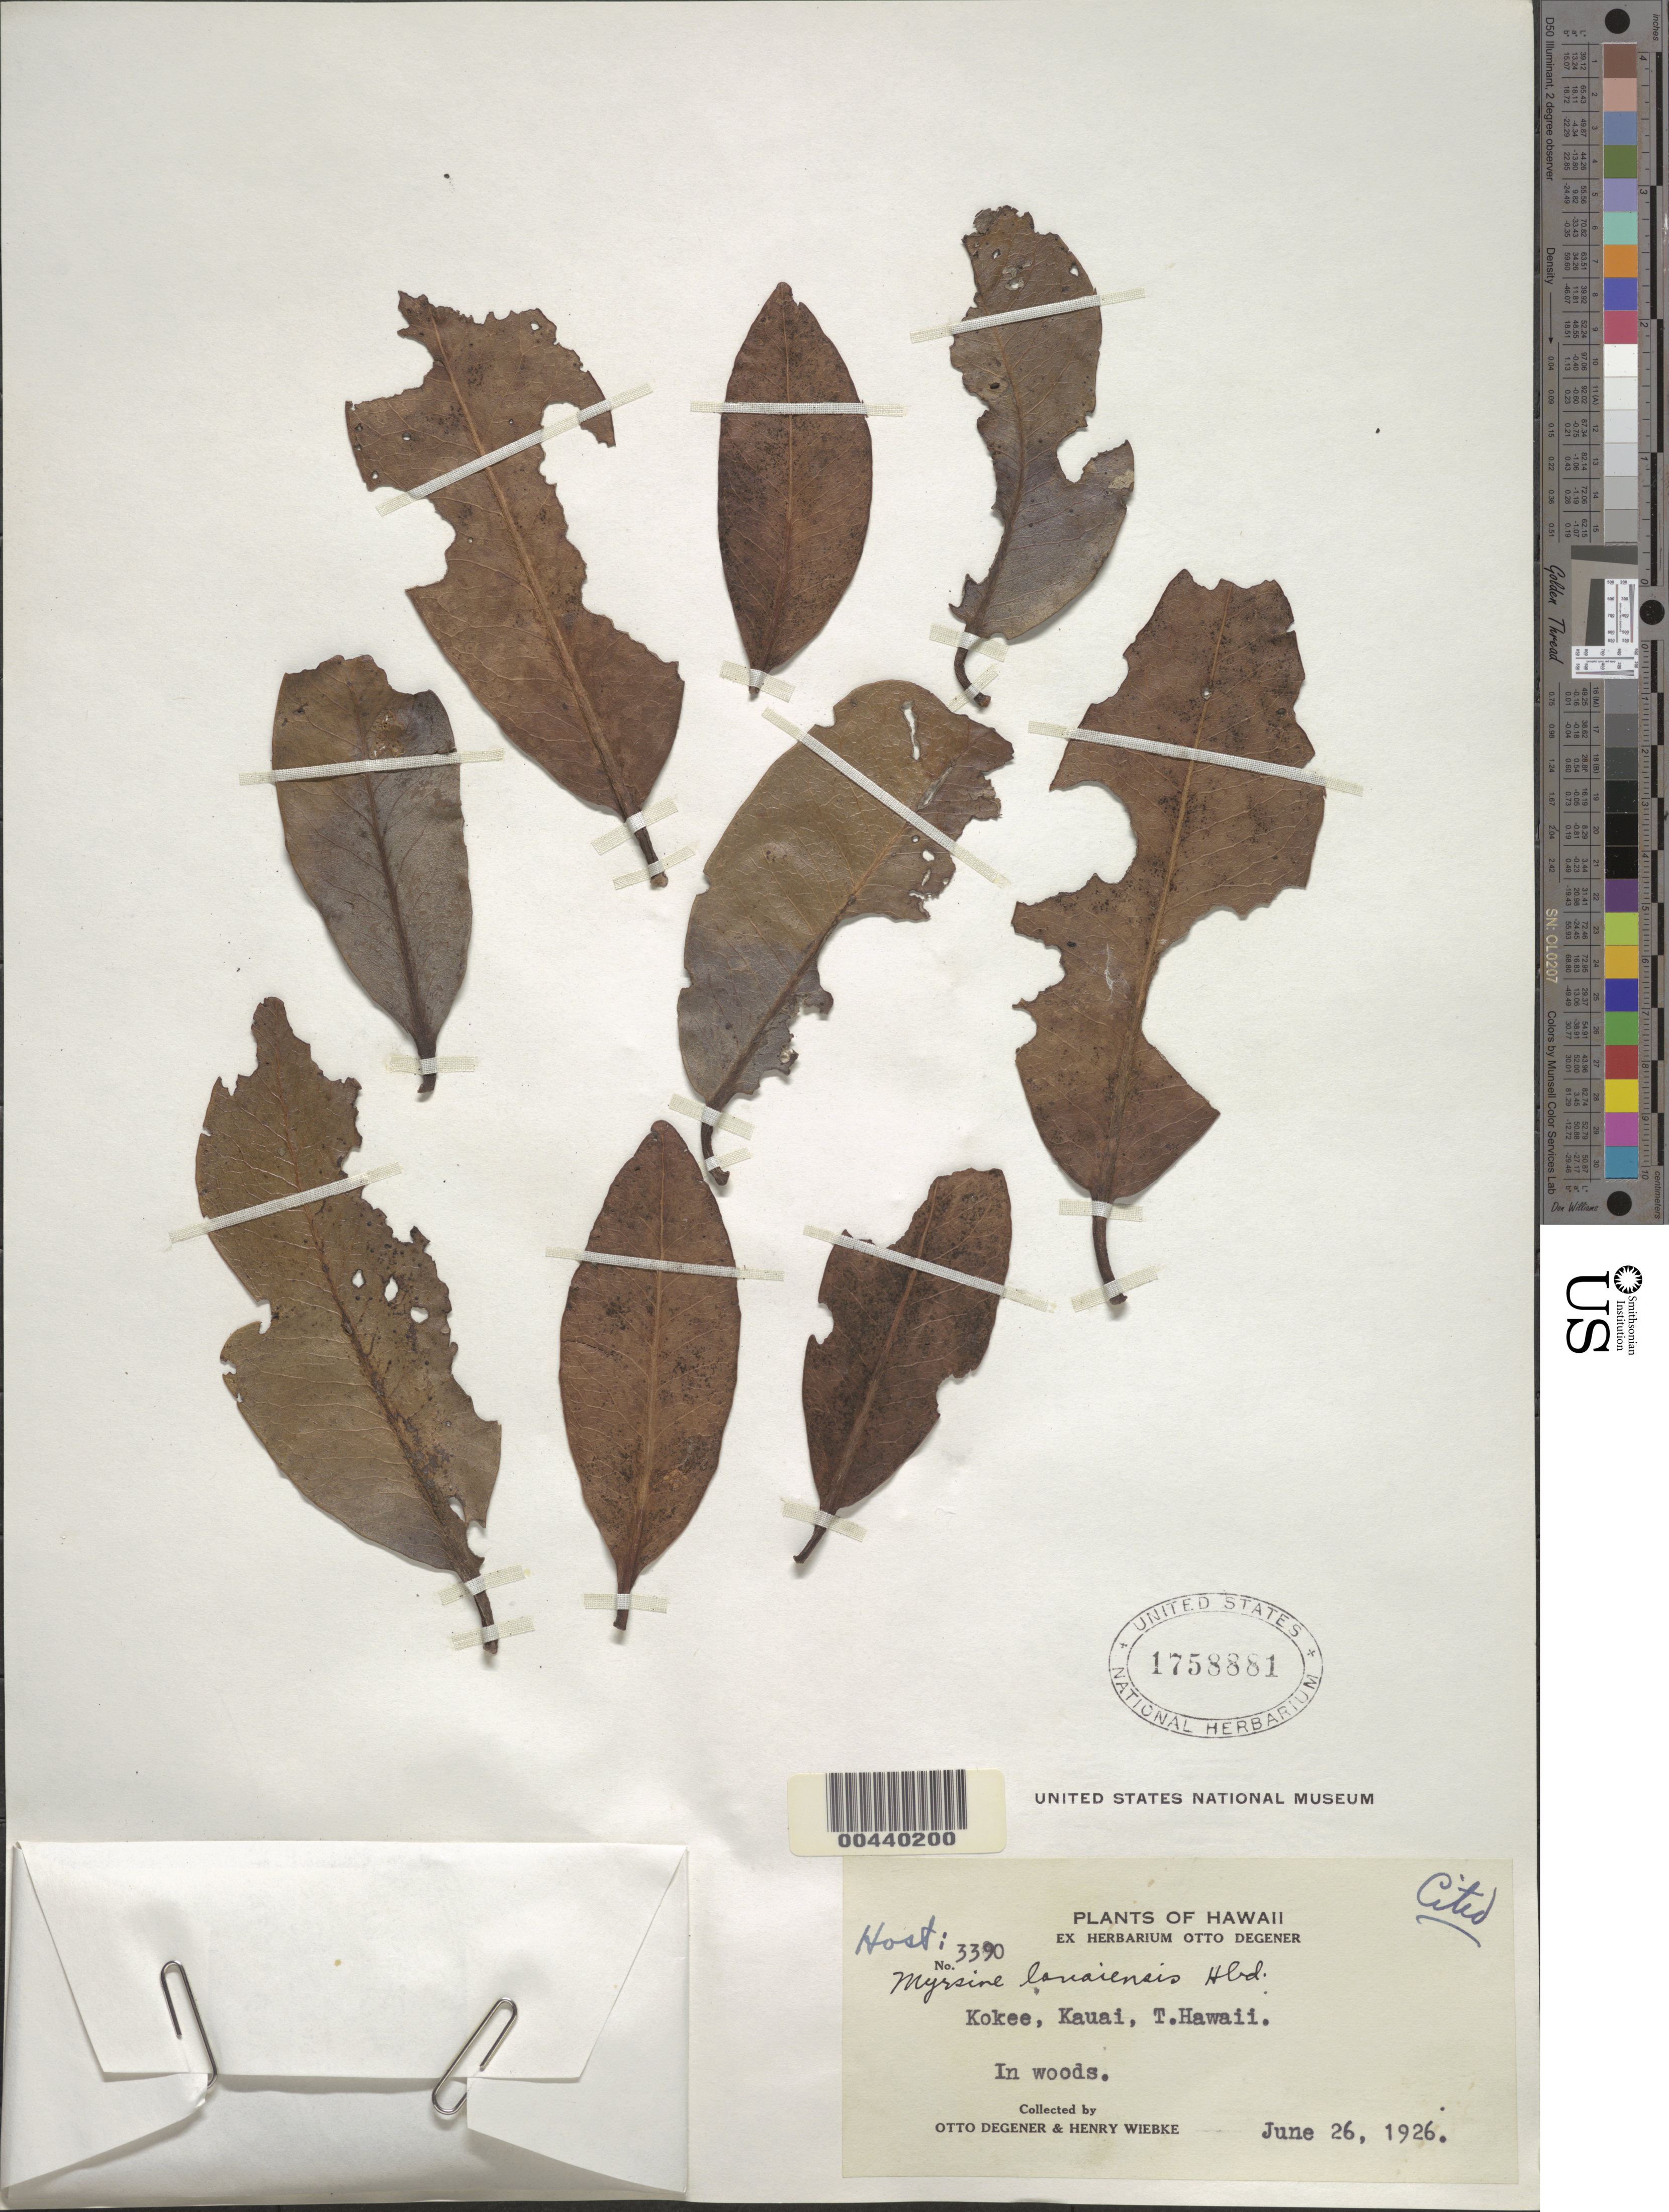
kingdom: Plantae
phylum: Tracheophyta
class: Magnoliopsida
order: Ericales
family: Primulaceae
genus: Myrsine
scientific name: Myrsine lanaiensis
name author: Hillebr.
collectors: O. Degener & H. Wiebke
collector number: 3390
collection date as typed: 26 Jun 1926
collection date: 1926-06-26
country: United States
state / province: Hawaii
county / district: Kauai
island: Kaua'i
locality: Kokee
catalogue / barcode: US 1758881